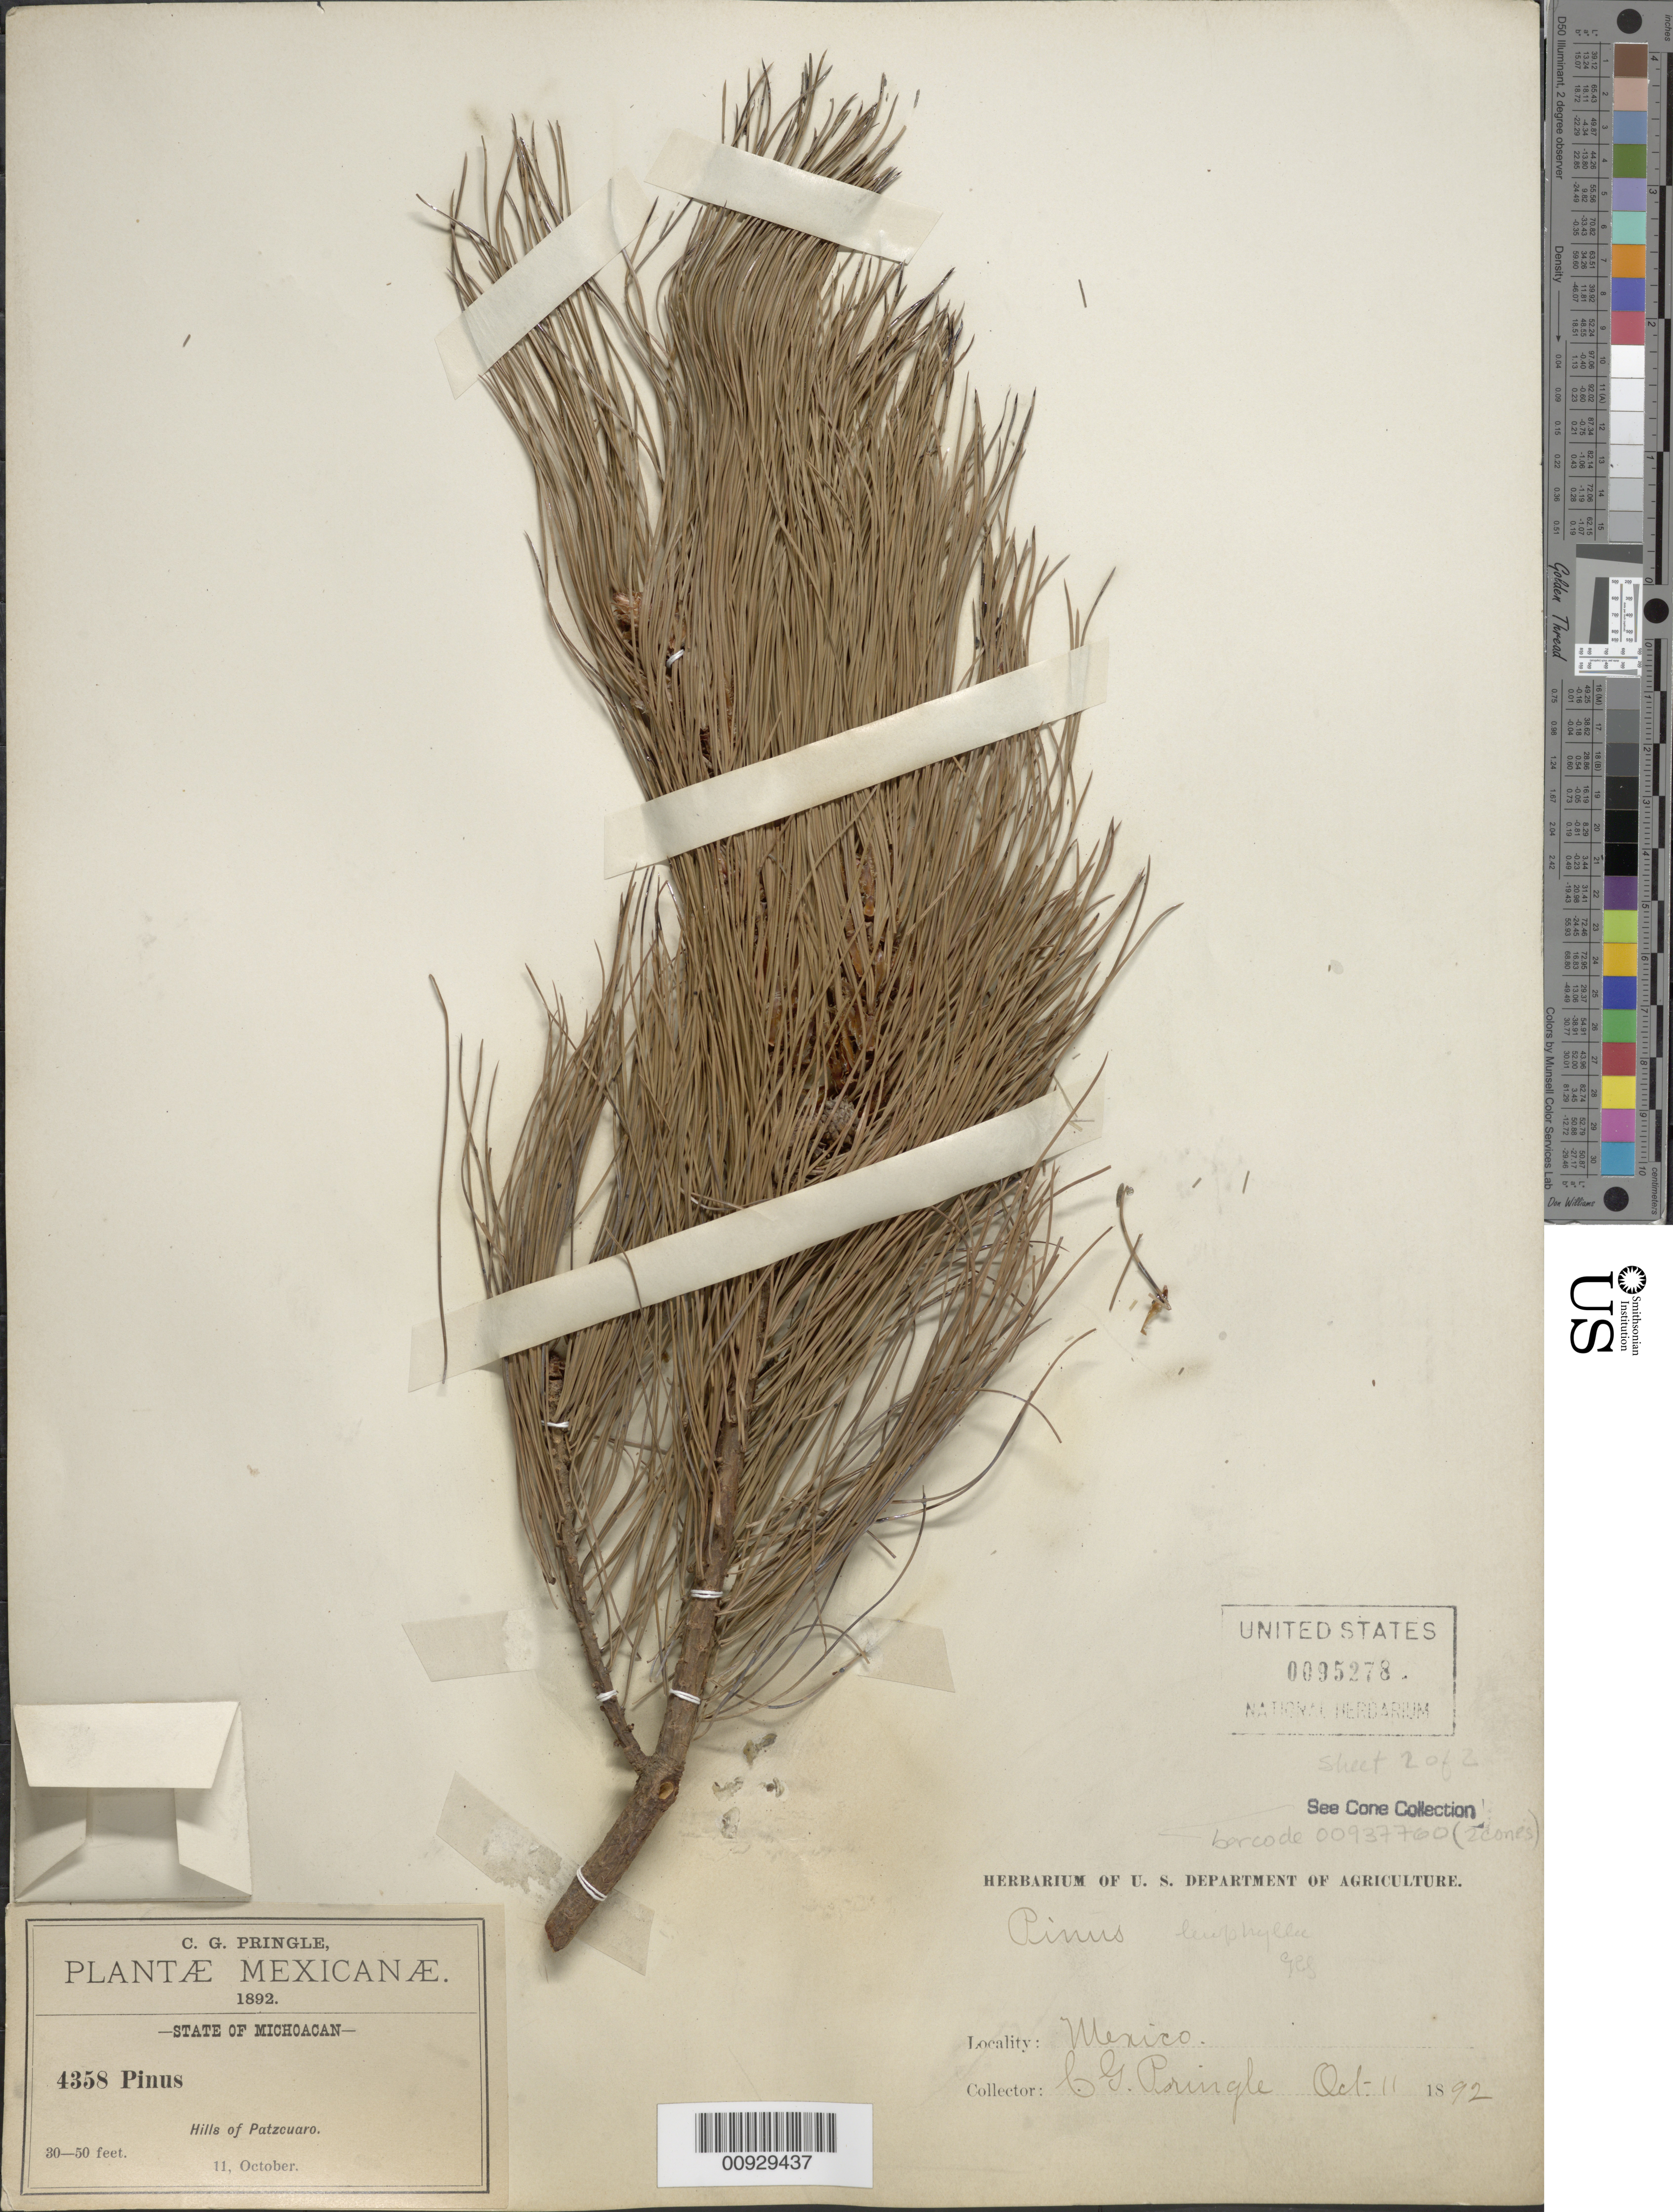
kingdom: Plantae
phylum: Tracheophyta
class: Pinopsida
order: Pinales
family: Pinaceae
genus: Pinus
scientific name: Pinus leiophylla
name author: Schiede ex Schltdl. & Cham.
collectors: C. G. Pringle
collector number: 4358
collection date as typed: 11 Oct 1892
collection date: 1892-10-11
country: Mexico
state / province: Michoacán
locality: Hills of Patzcuaro.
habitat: Hills.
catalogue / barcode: US 95278